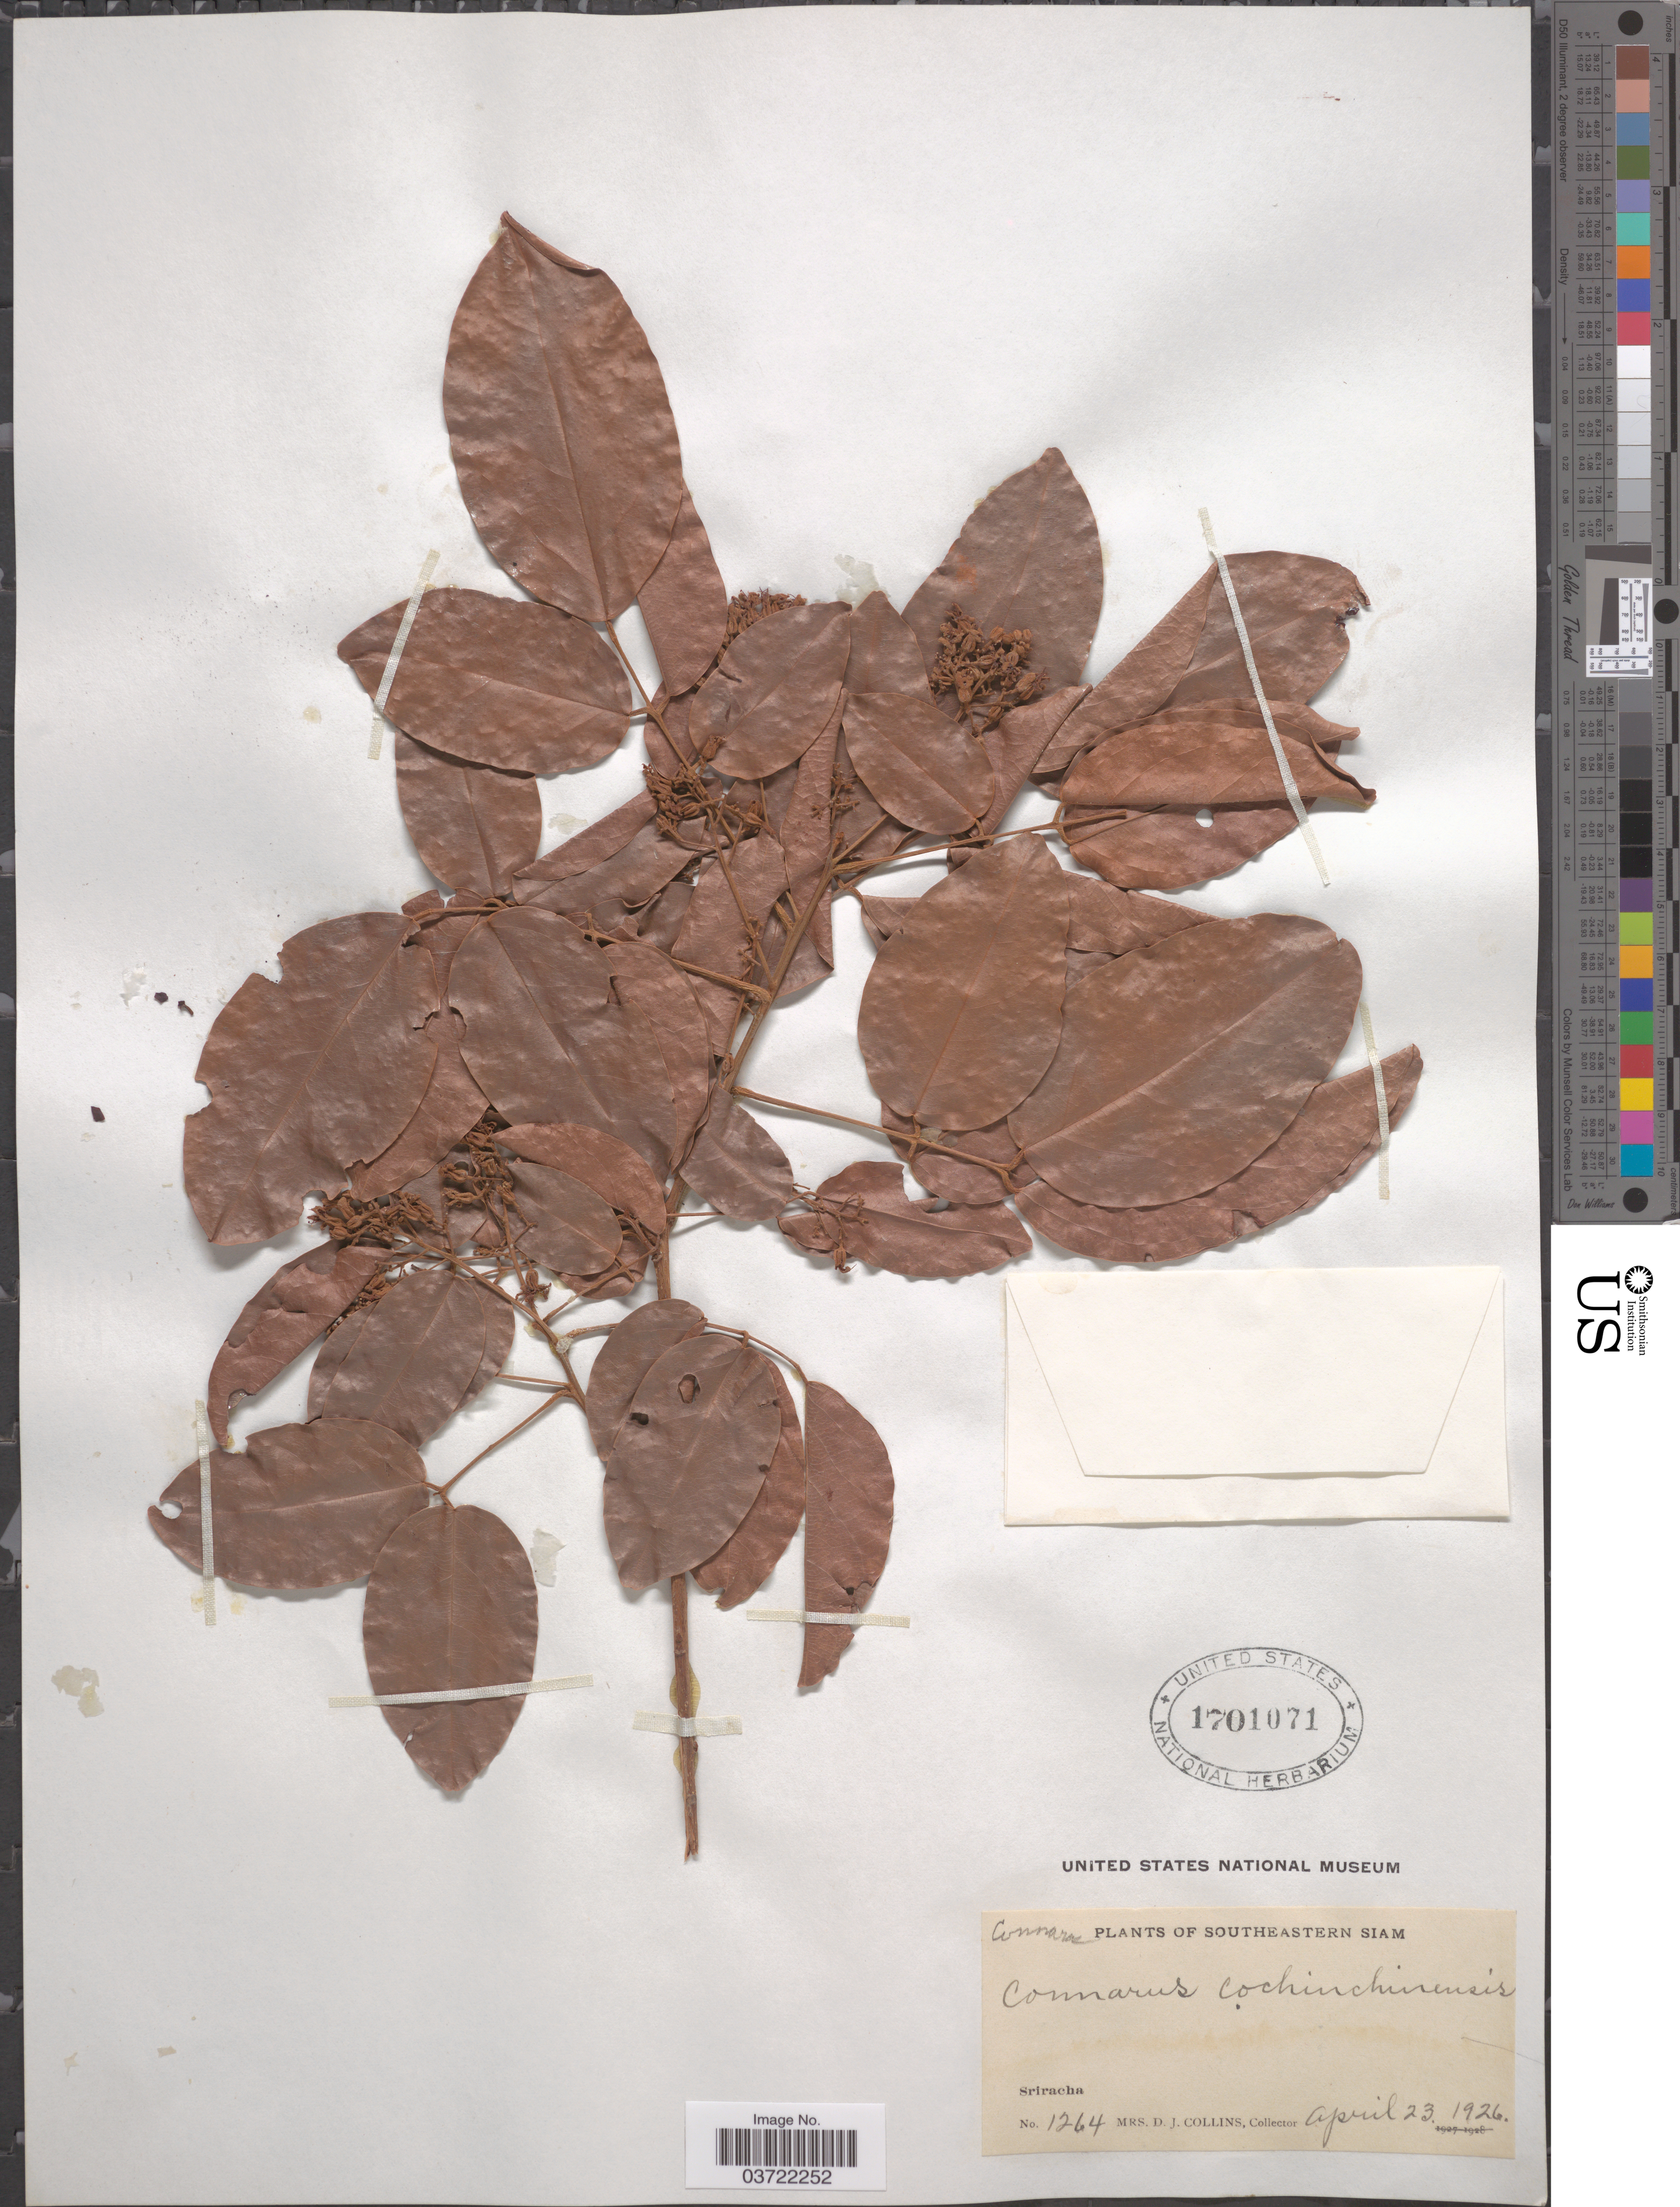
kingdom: Plantae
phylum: Tracheophyta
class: Magnoliopsida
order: Oxalidales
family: Connaraceae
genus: Connarus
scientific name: Connarus cochinchinensis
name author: Pierre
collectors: Mrs. D. J. Collins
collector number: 1264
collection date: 1926-04-23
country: Thailand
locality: Southeastern Siam. Sriracha.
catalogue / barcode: US 1701071